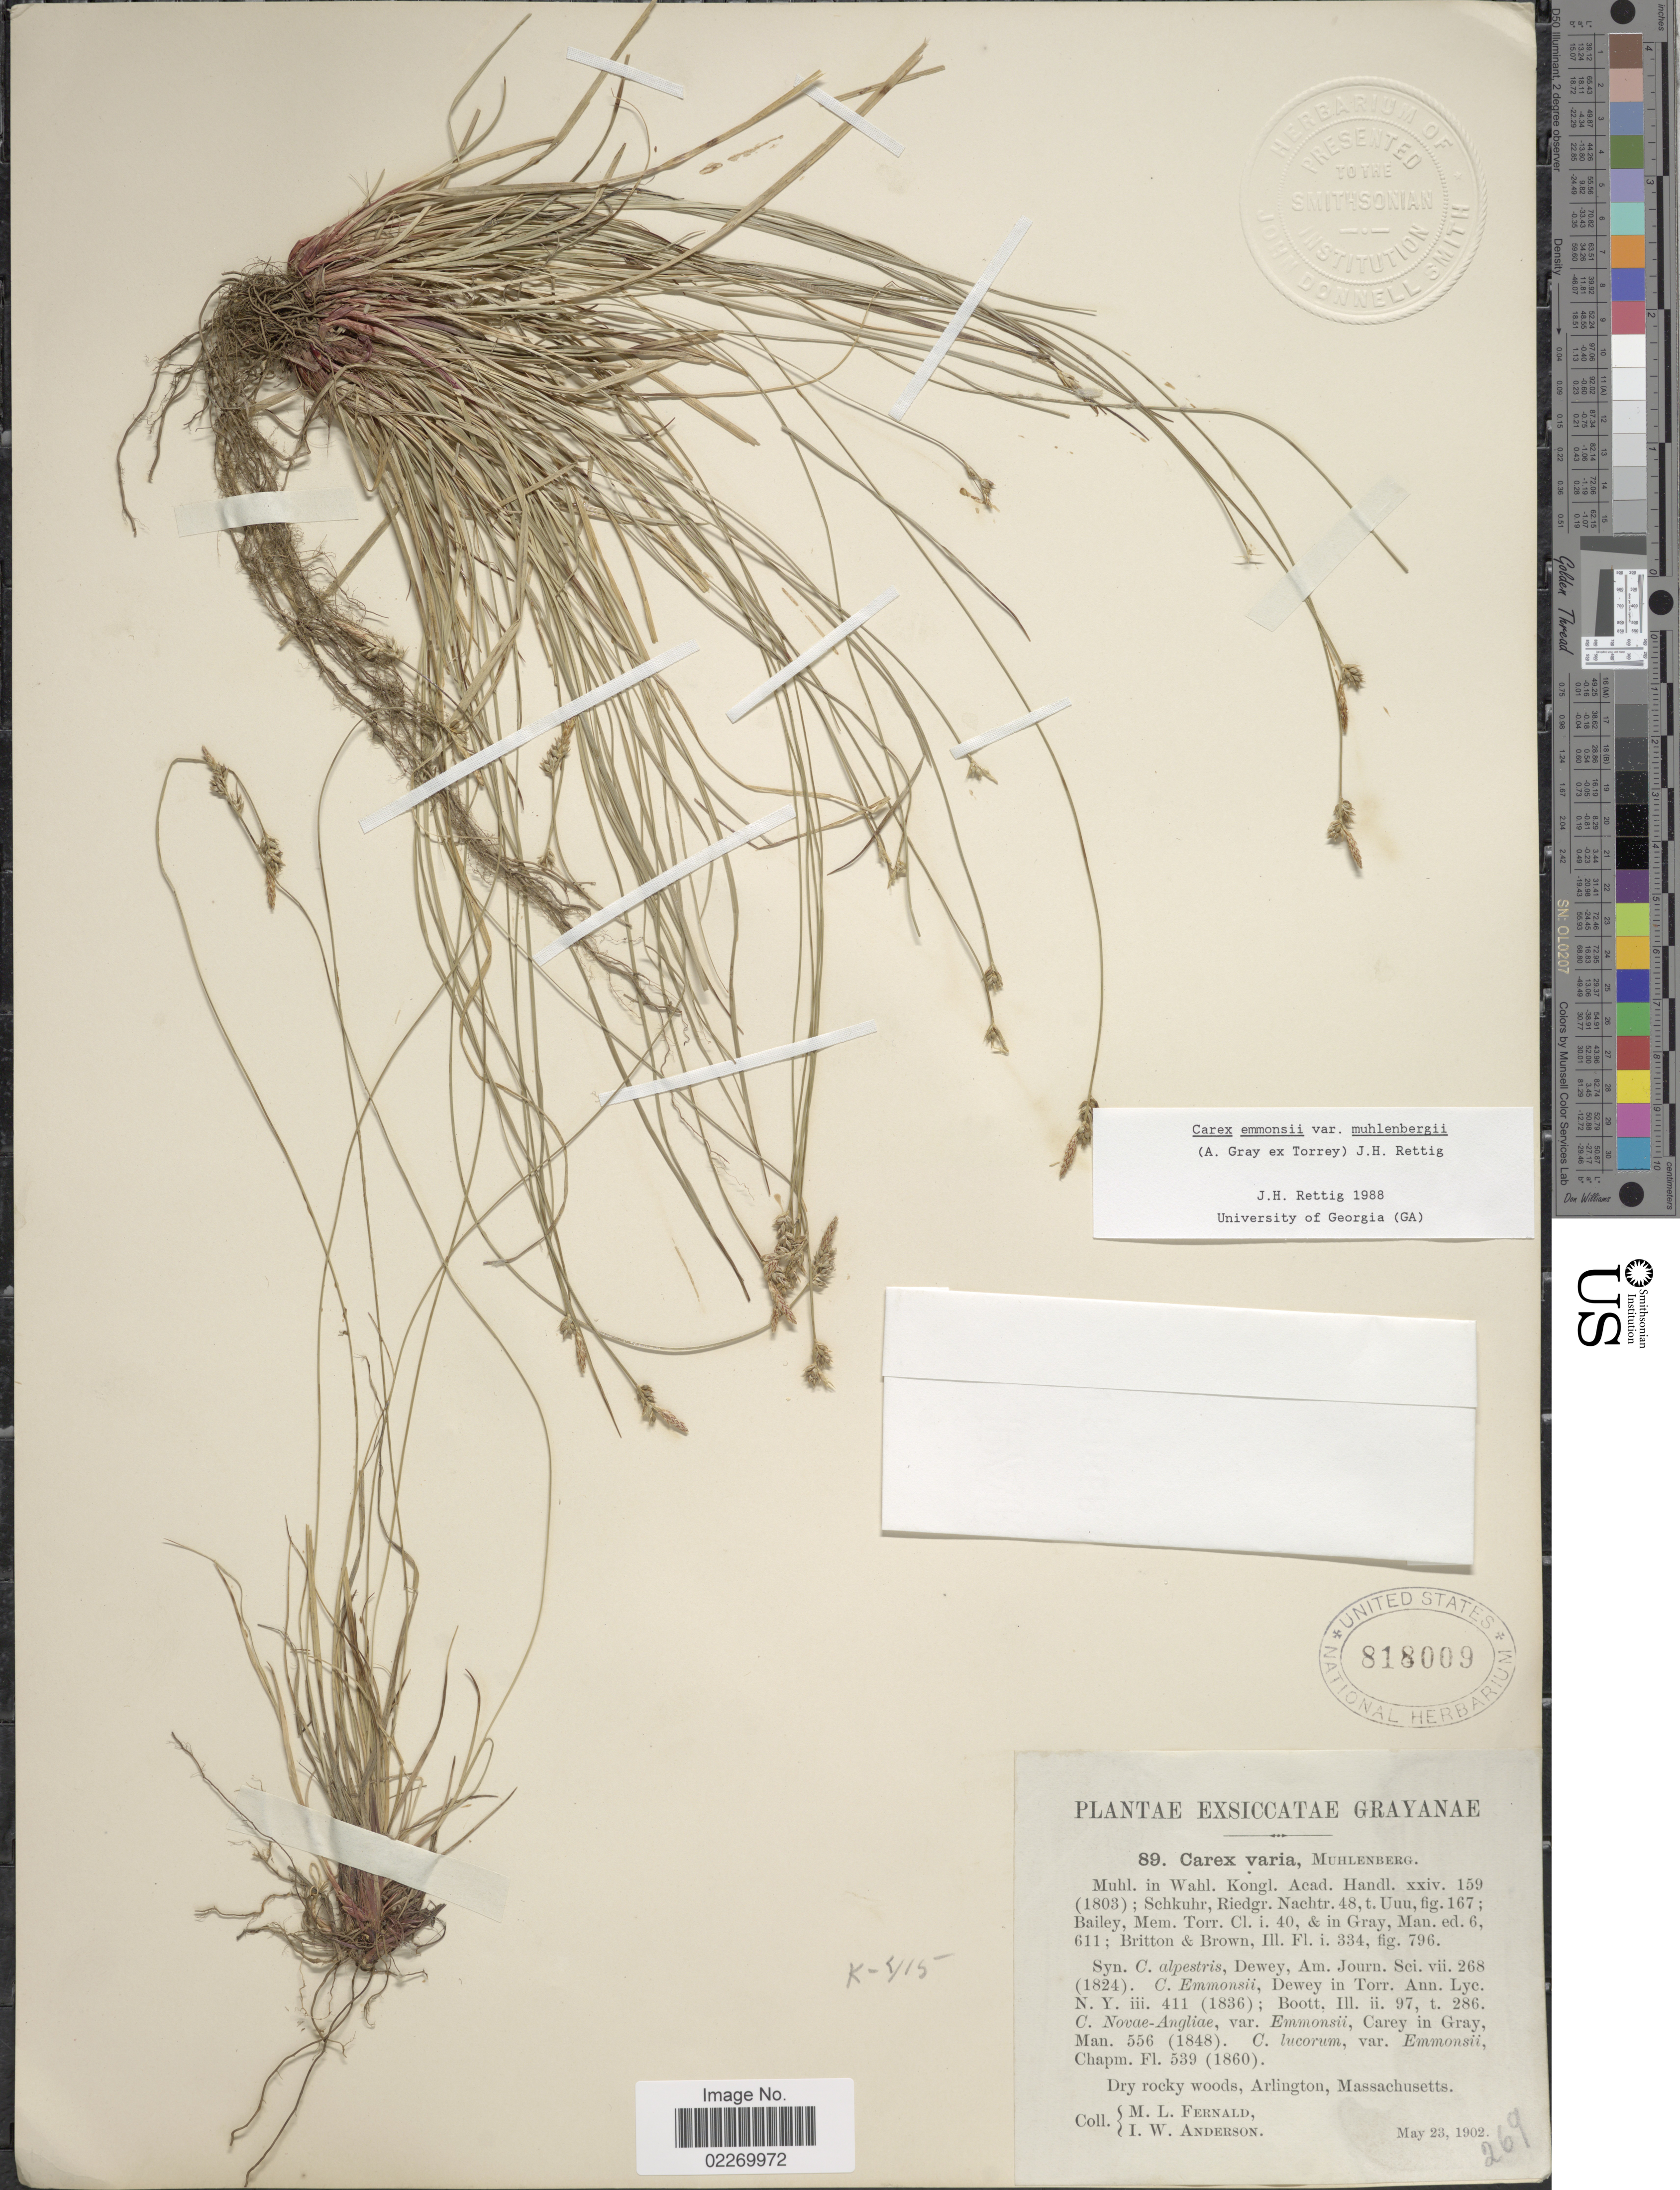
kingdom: Plantae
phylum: Tracheophyta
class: Liliopsida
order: Poales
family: Cyperaceae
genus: Carex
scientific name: Carex albicans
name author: Willd. ex Spreng.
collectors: M. L. Fernald & I. Anderson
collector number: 89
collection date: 1902-05-23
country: United States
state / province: Massachusetts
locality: Arlington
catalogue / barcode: US 818009